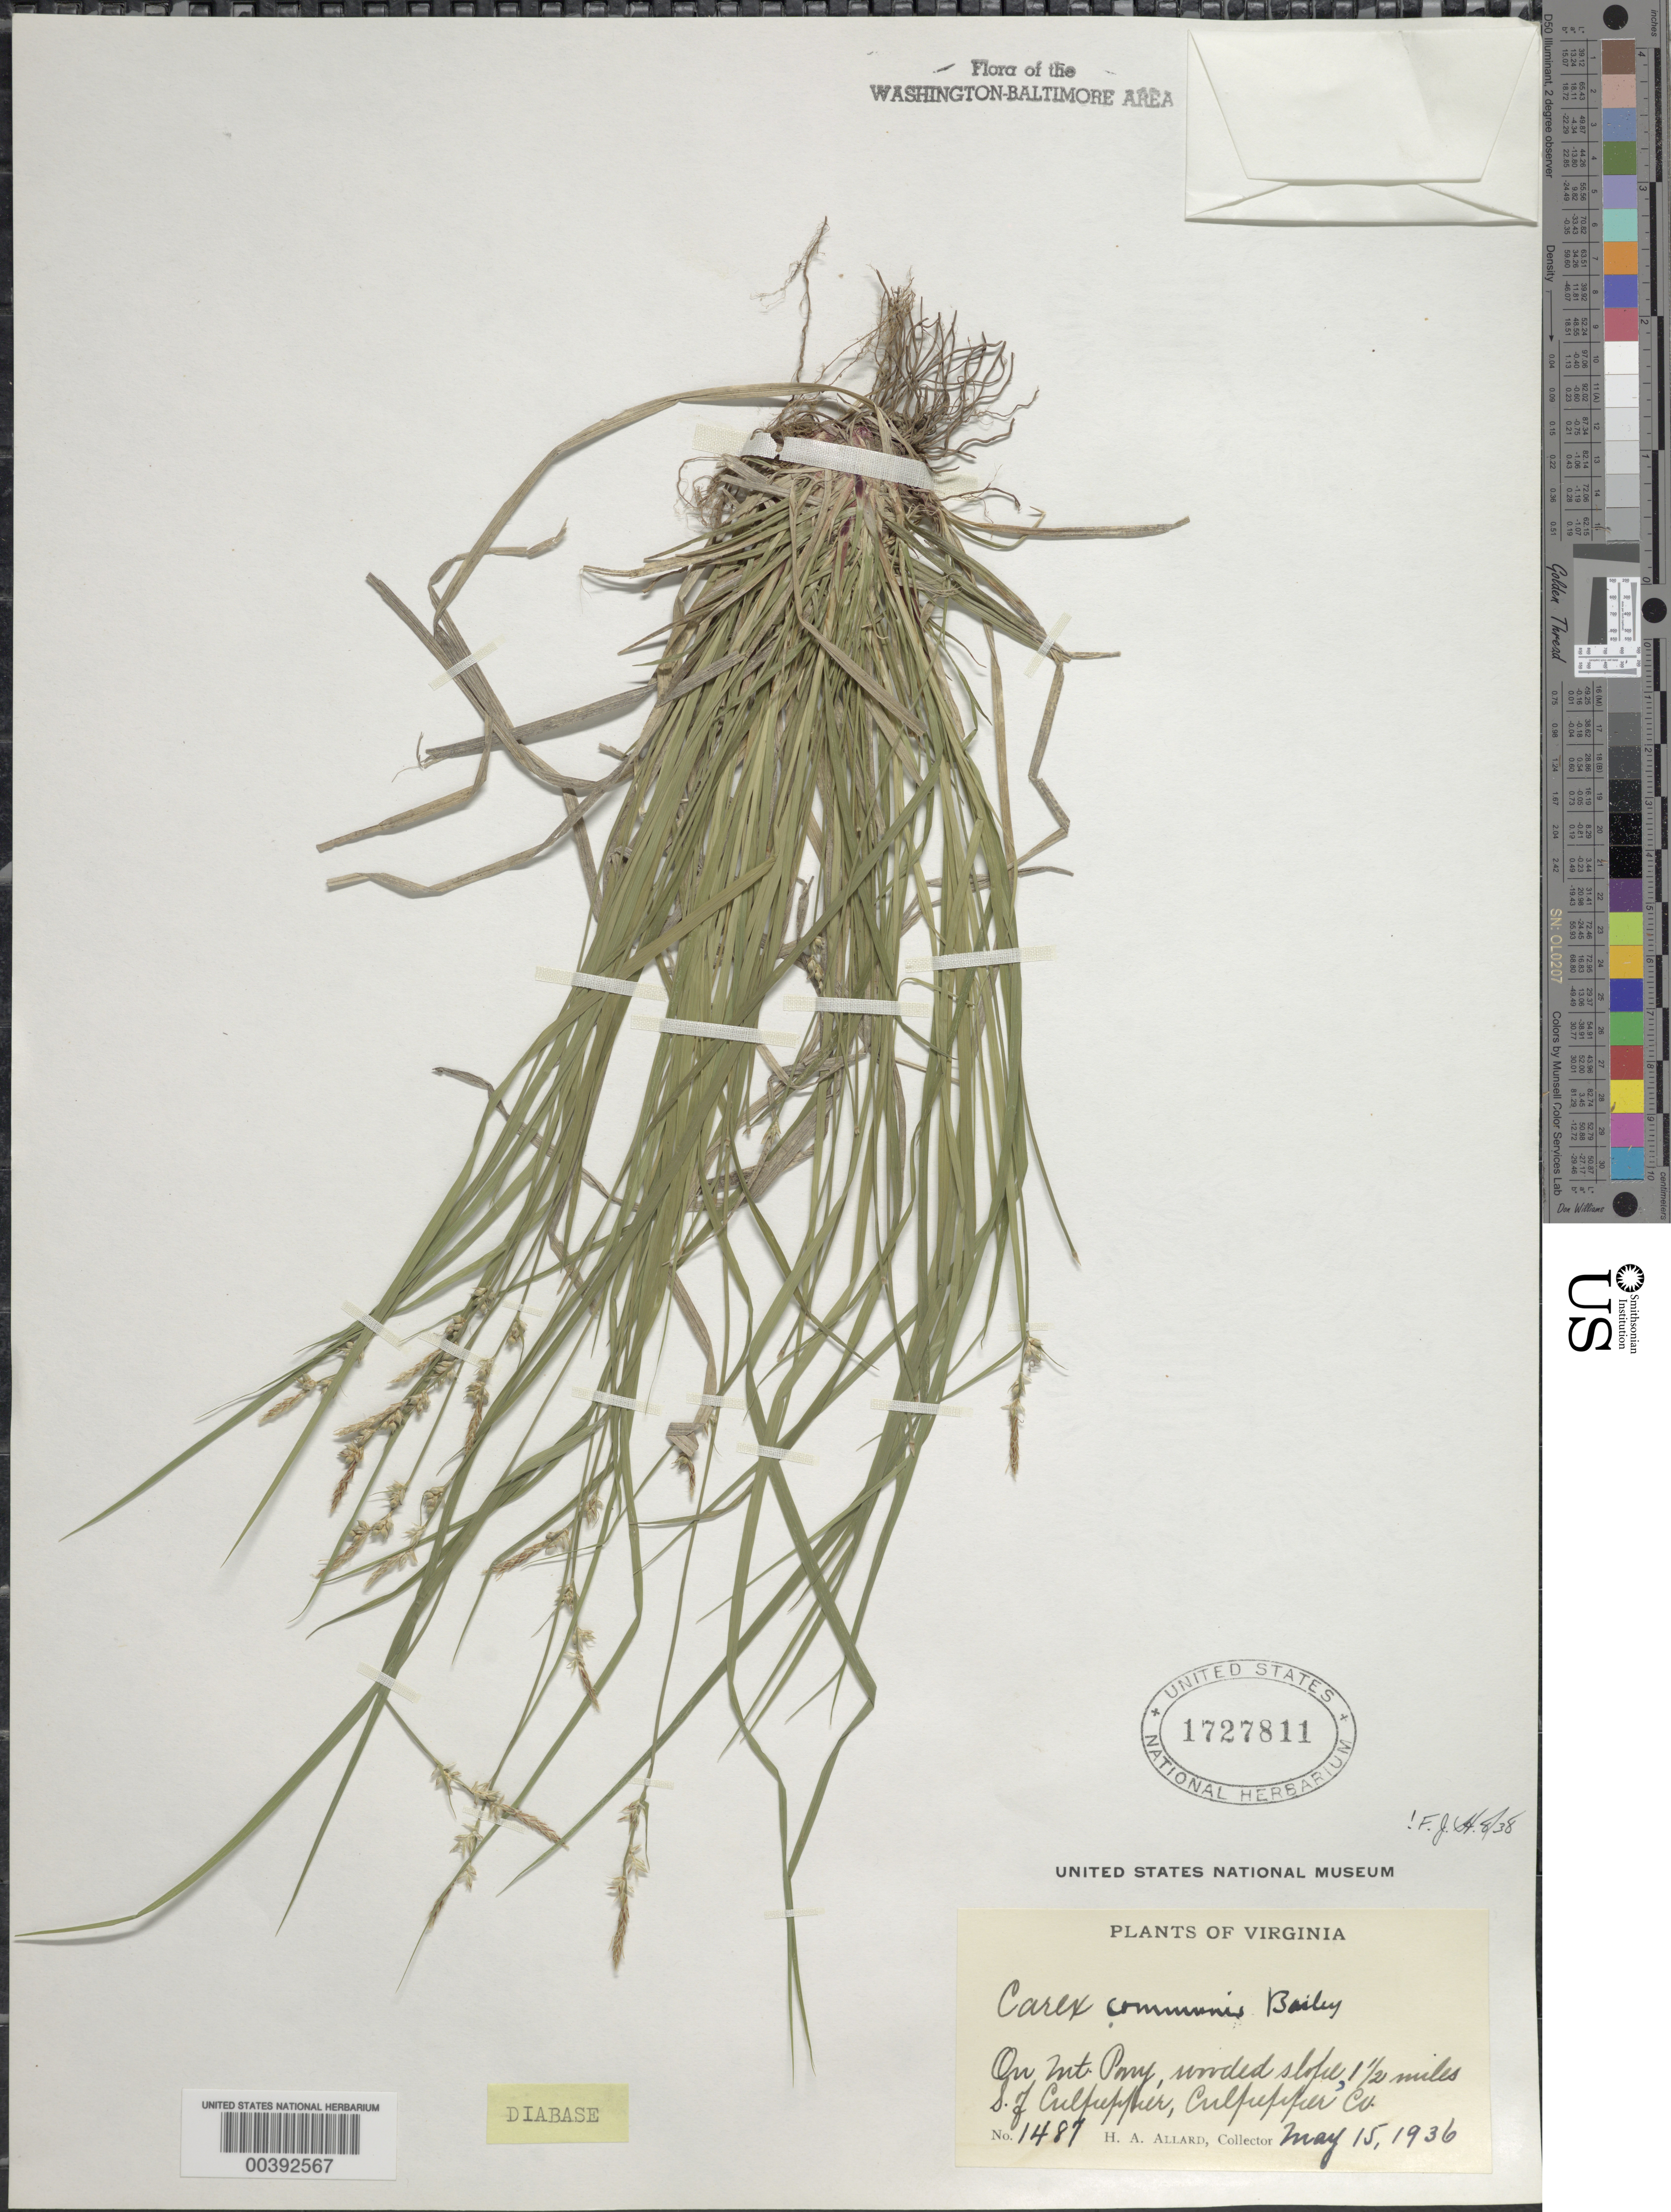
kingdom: Plantae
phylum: Tracheophyta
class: Liliopsida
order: Poales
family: Cyperaceae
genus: Carex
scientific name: Carex communis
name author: L.H. Bailey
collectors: H. A. Allard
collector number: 1487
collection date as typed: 15 May 1936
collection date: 1936-05-15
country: United States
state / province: Virginia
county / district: Culpeper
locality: Mount Pony, south of Culpepper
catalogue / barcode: US 1727811